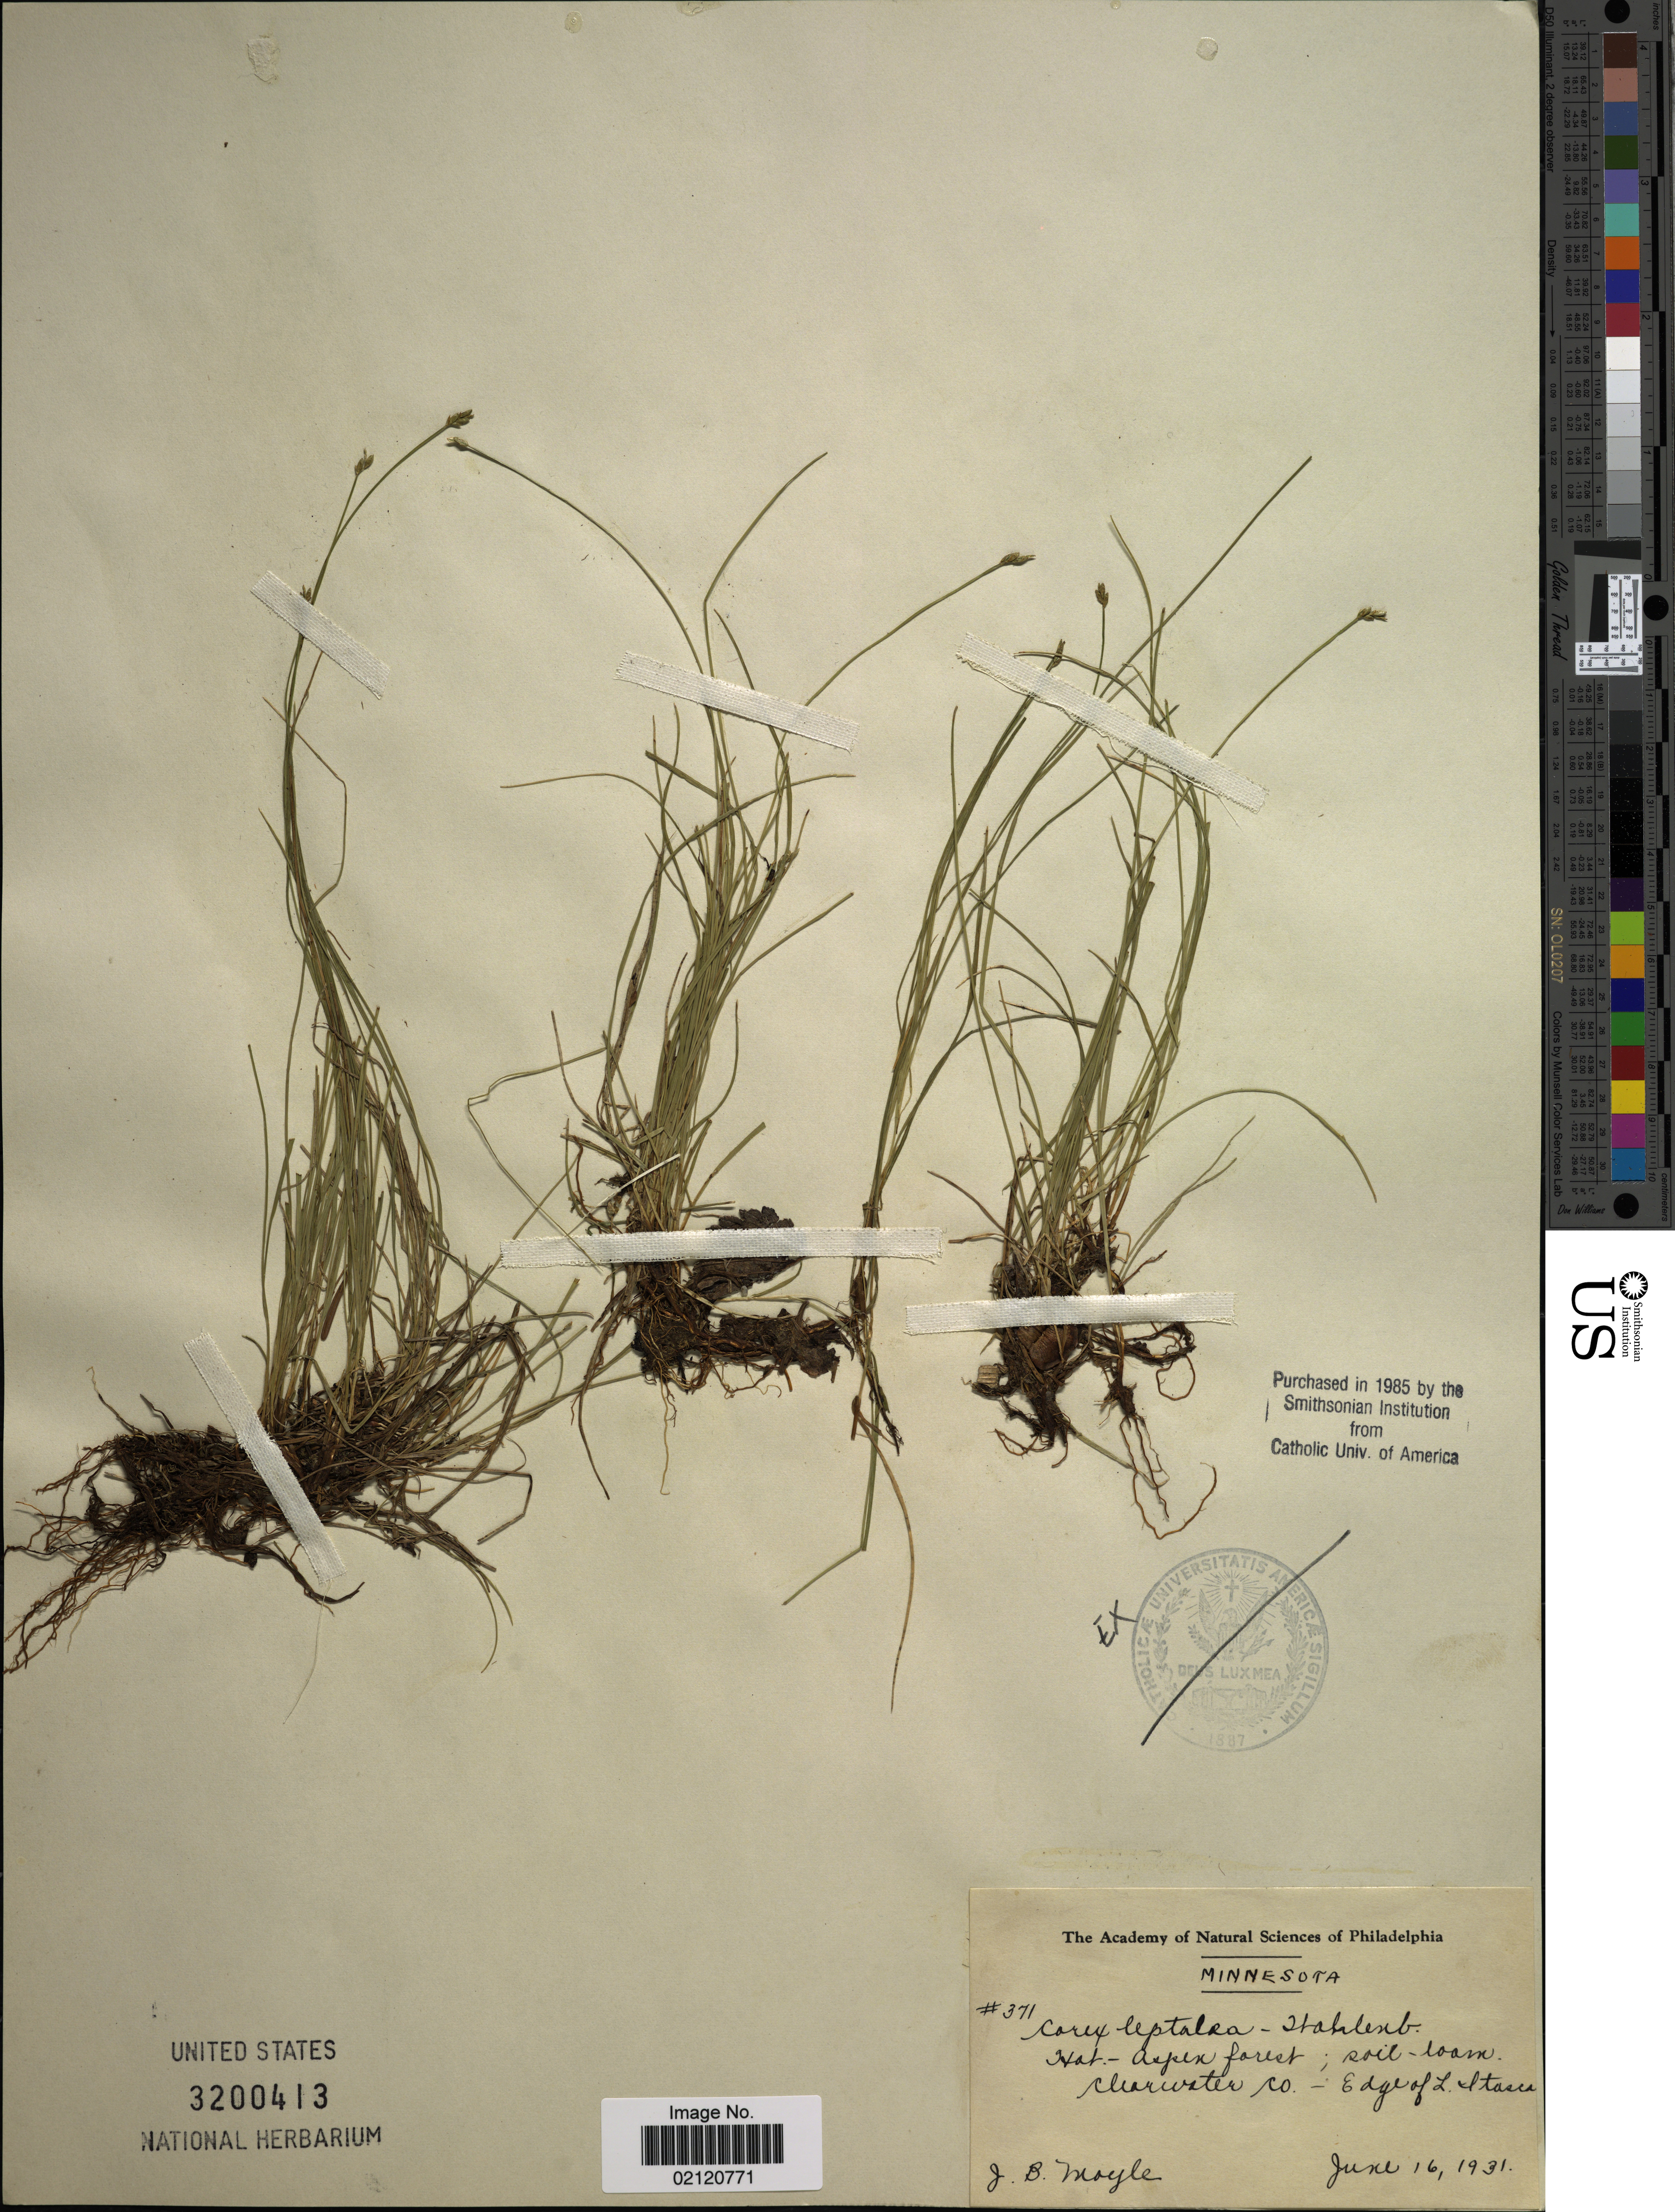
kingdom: Plantae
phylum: Tracheophyta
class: Liliopsida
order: Poales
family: Cyperaceae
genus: Carex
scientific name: Carex leptalea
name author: Wahlenb.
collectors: J. Moyle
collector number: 371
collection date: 1931-06-16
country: United States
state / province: Minnesota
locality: Clearwater Co., Edge of Lake Itasca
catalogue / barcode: US 3200413